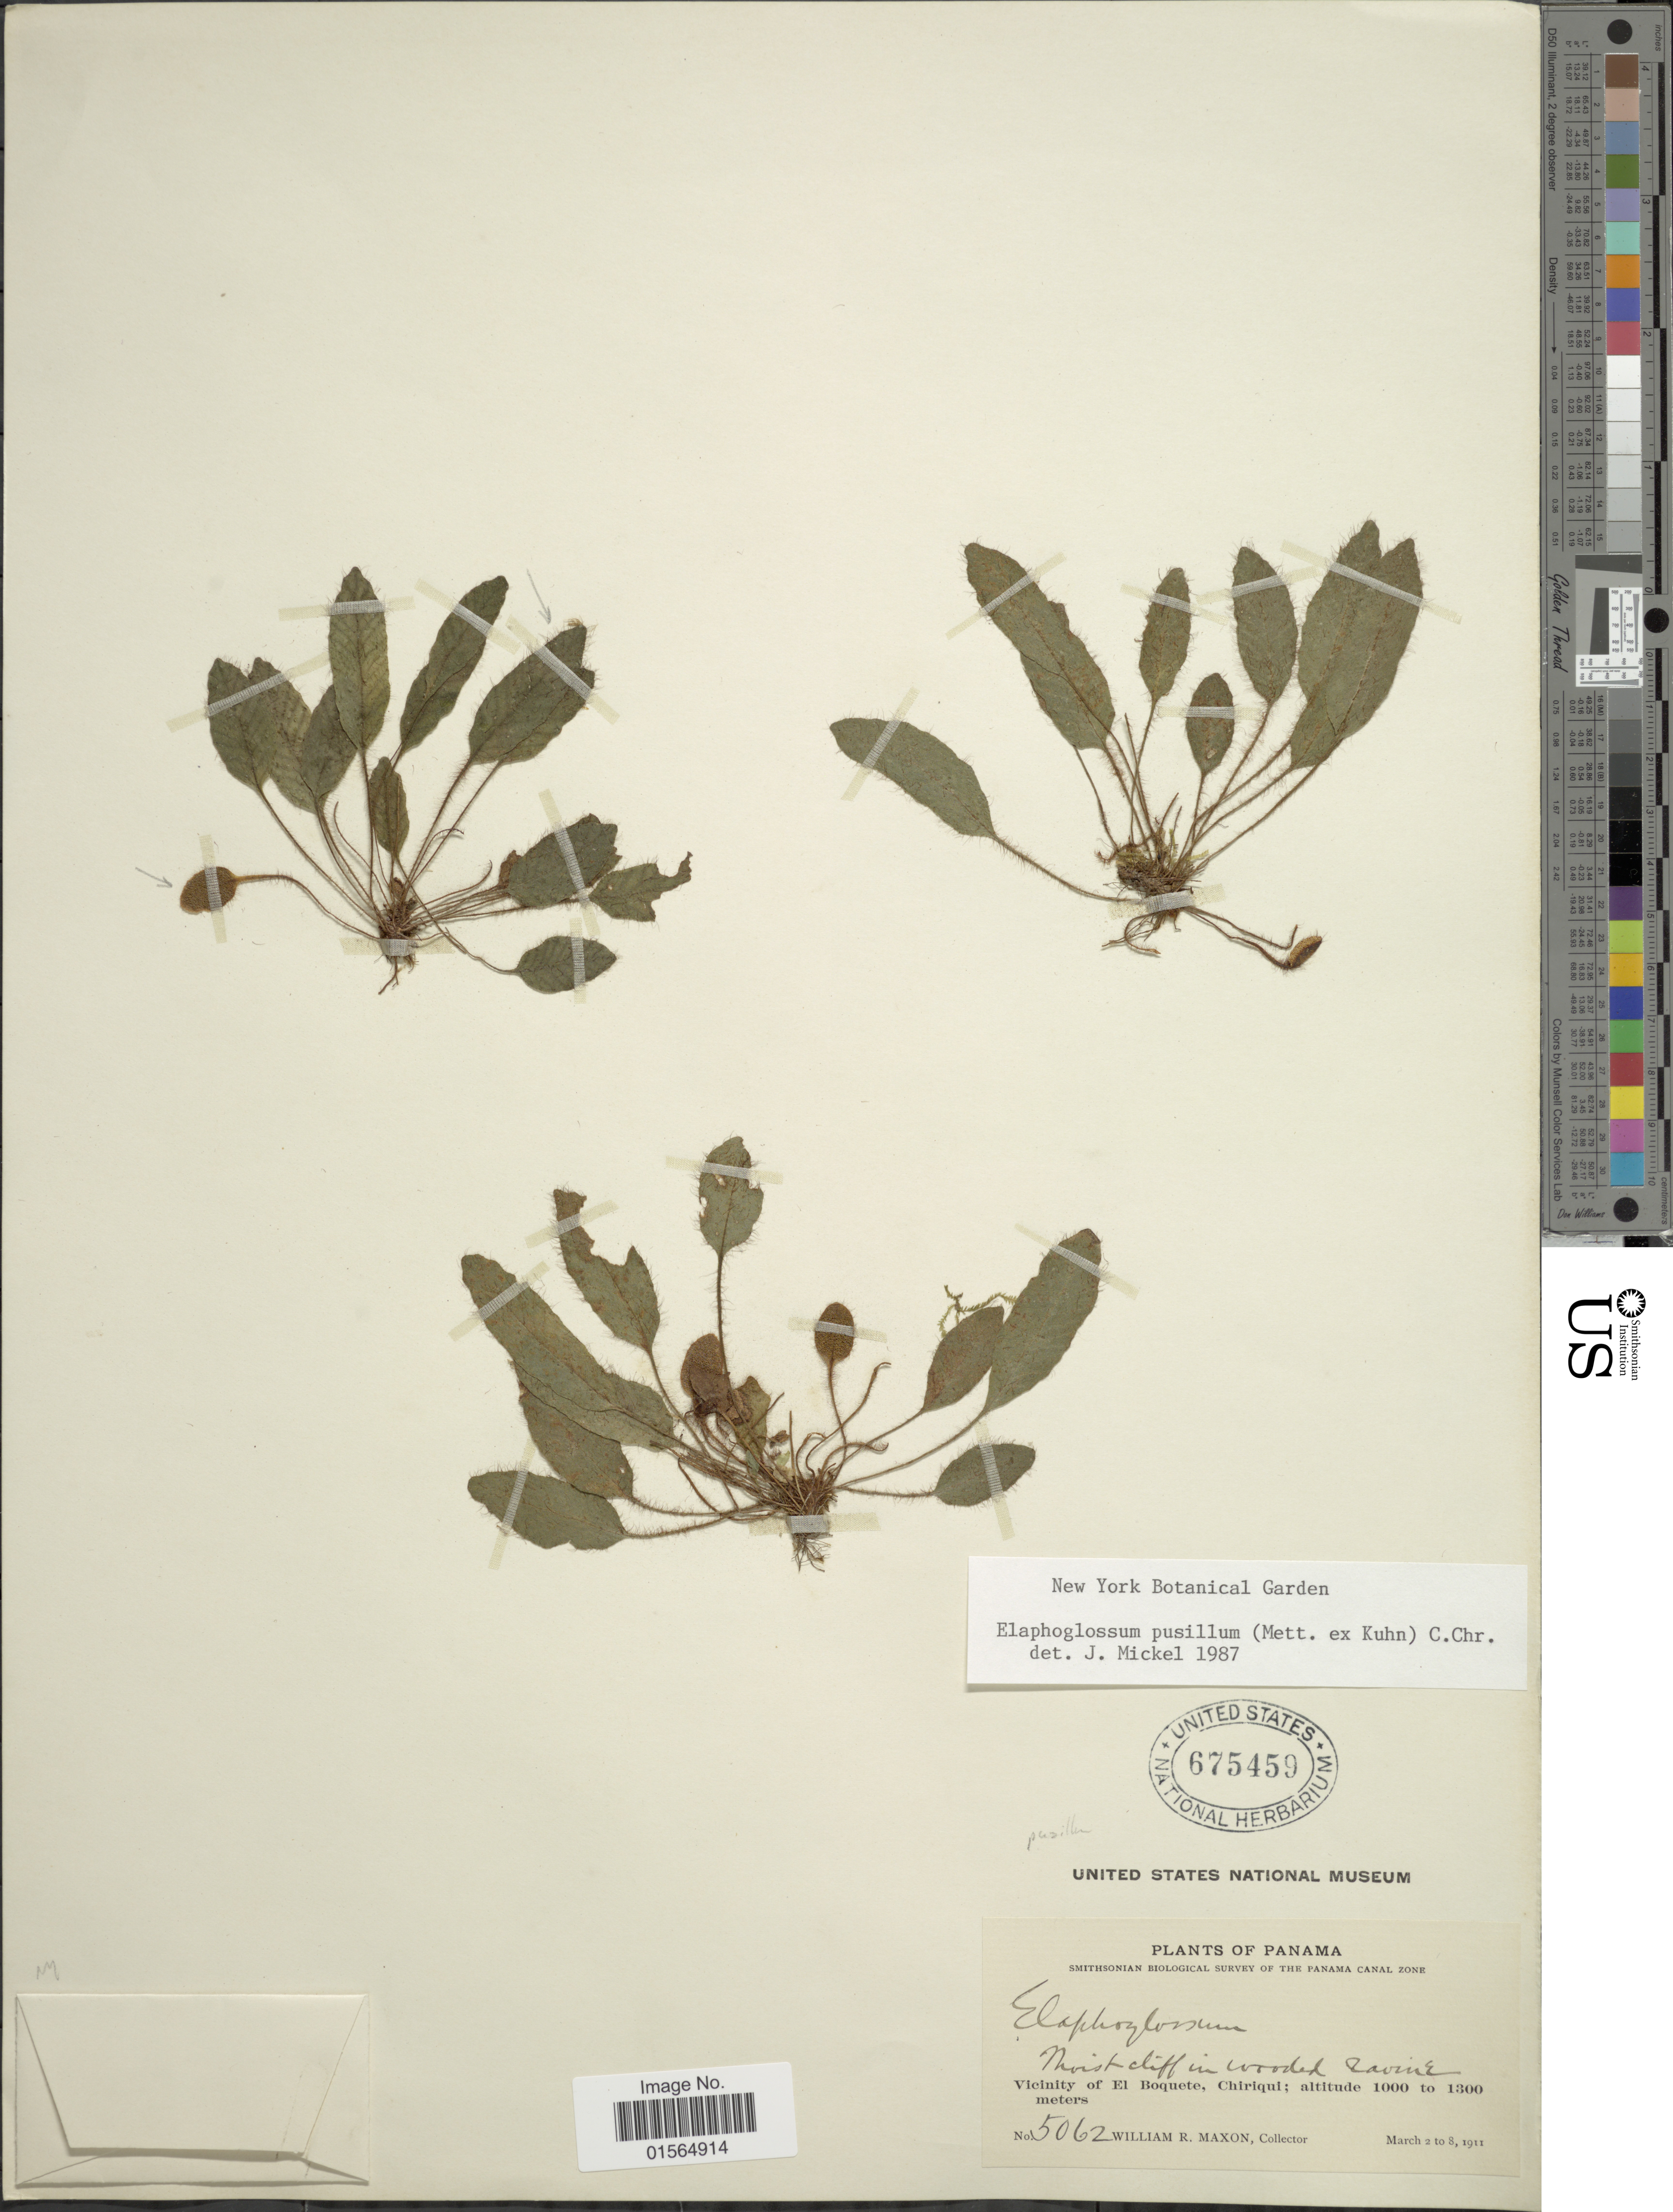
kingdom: Plantae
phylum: Tracheophyta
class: Polypodiopsida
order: Polypodiales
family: Dryopteridaceae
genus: Elaphoglossum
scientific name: Elaphoglossum pusillum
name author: (Mett. ex Kuhn) C. Chr.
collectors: W. R. Maxon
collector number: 5062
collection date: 1911-03-02/1911-03-08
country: Panama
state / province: Chiriqui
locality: Vicinity of El Boquete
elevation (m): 1000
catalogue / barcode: US 675459